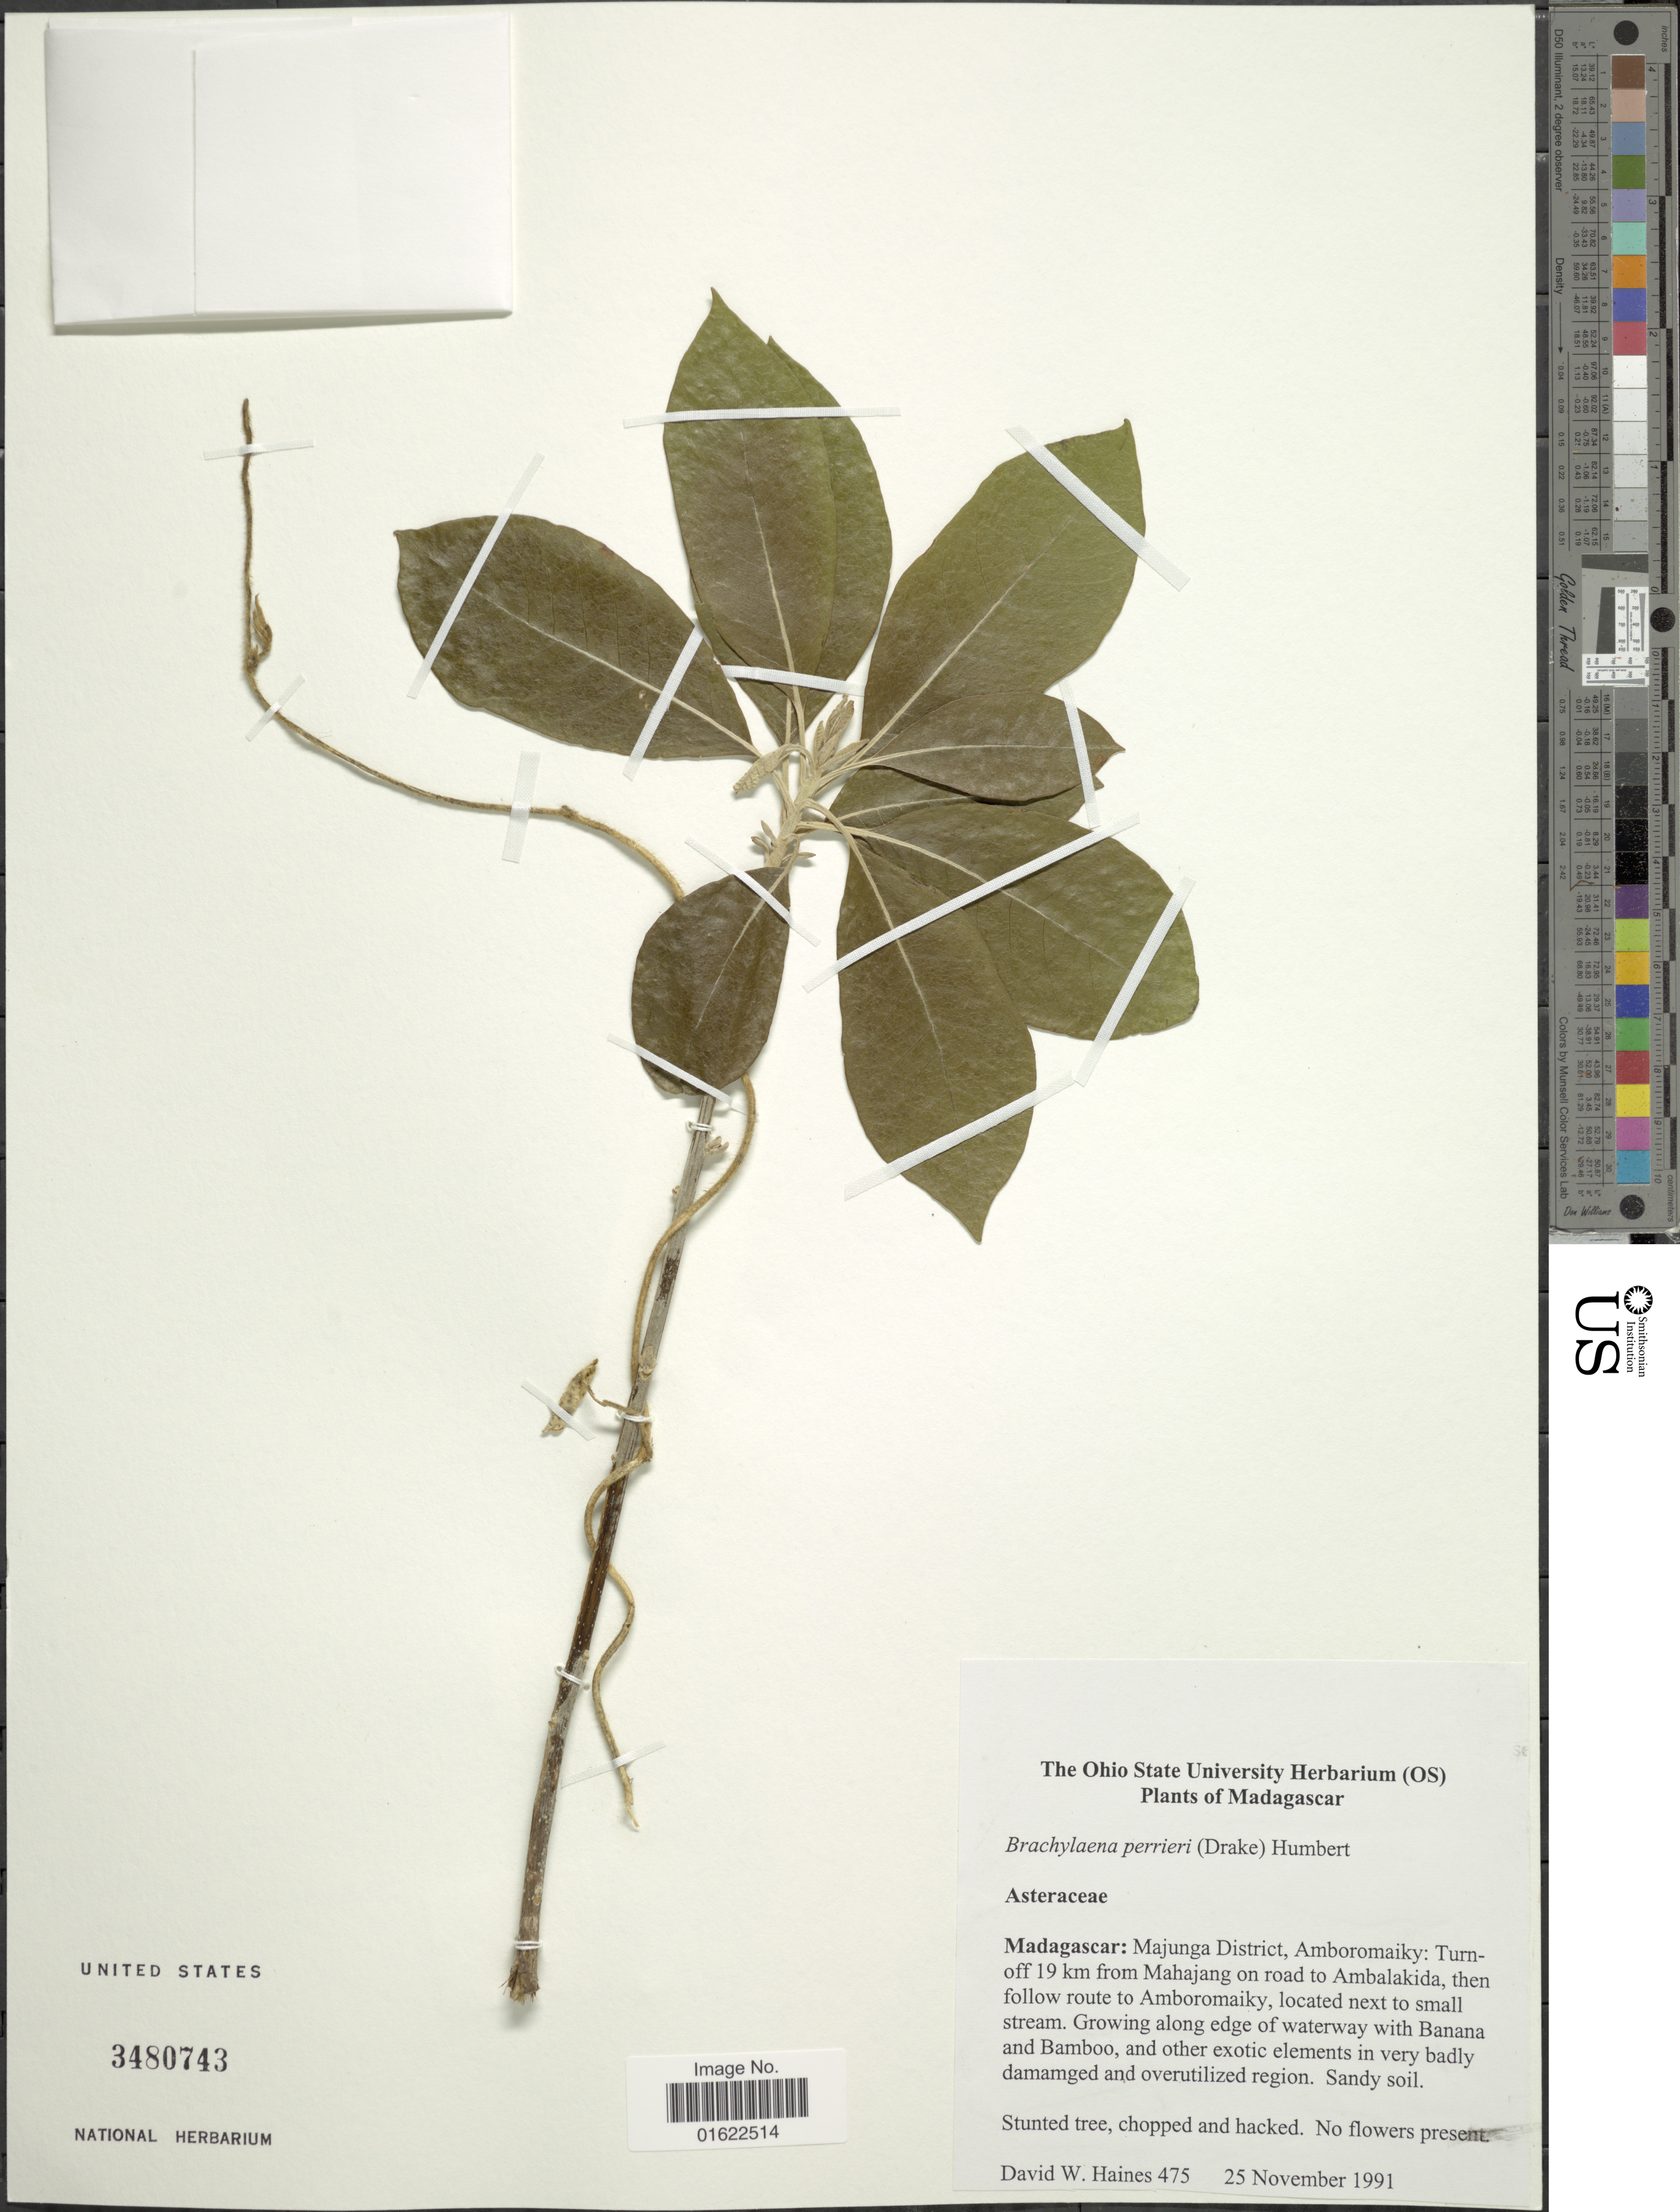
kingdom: Plantae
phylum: Tracheophyta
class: Magnoliopsida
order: Asterales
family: Asteraceae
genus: Brachylaena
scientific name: Brachylaena perrieri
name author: (Drake) Humbert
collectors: D. Haines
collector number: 475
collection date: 1991-11-25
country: Madagascar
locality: Majunga District, Amboromaiky: Turnoff 19 km from Mahajang on road to Ambalakida, then follow route to Amboromaiky, located next to small stream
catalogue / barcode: US 3480743